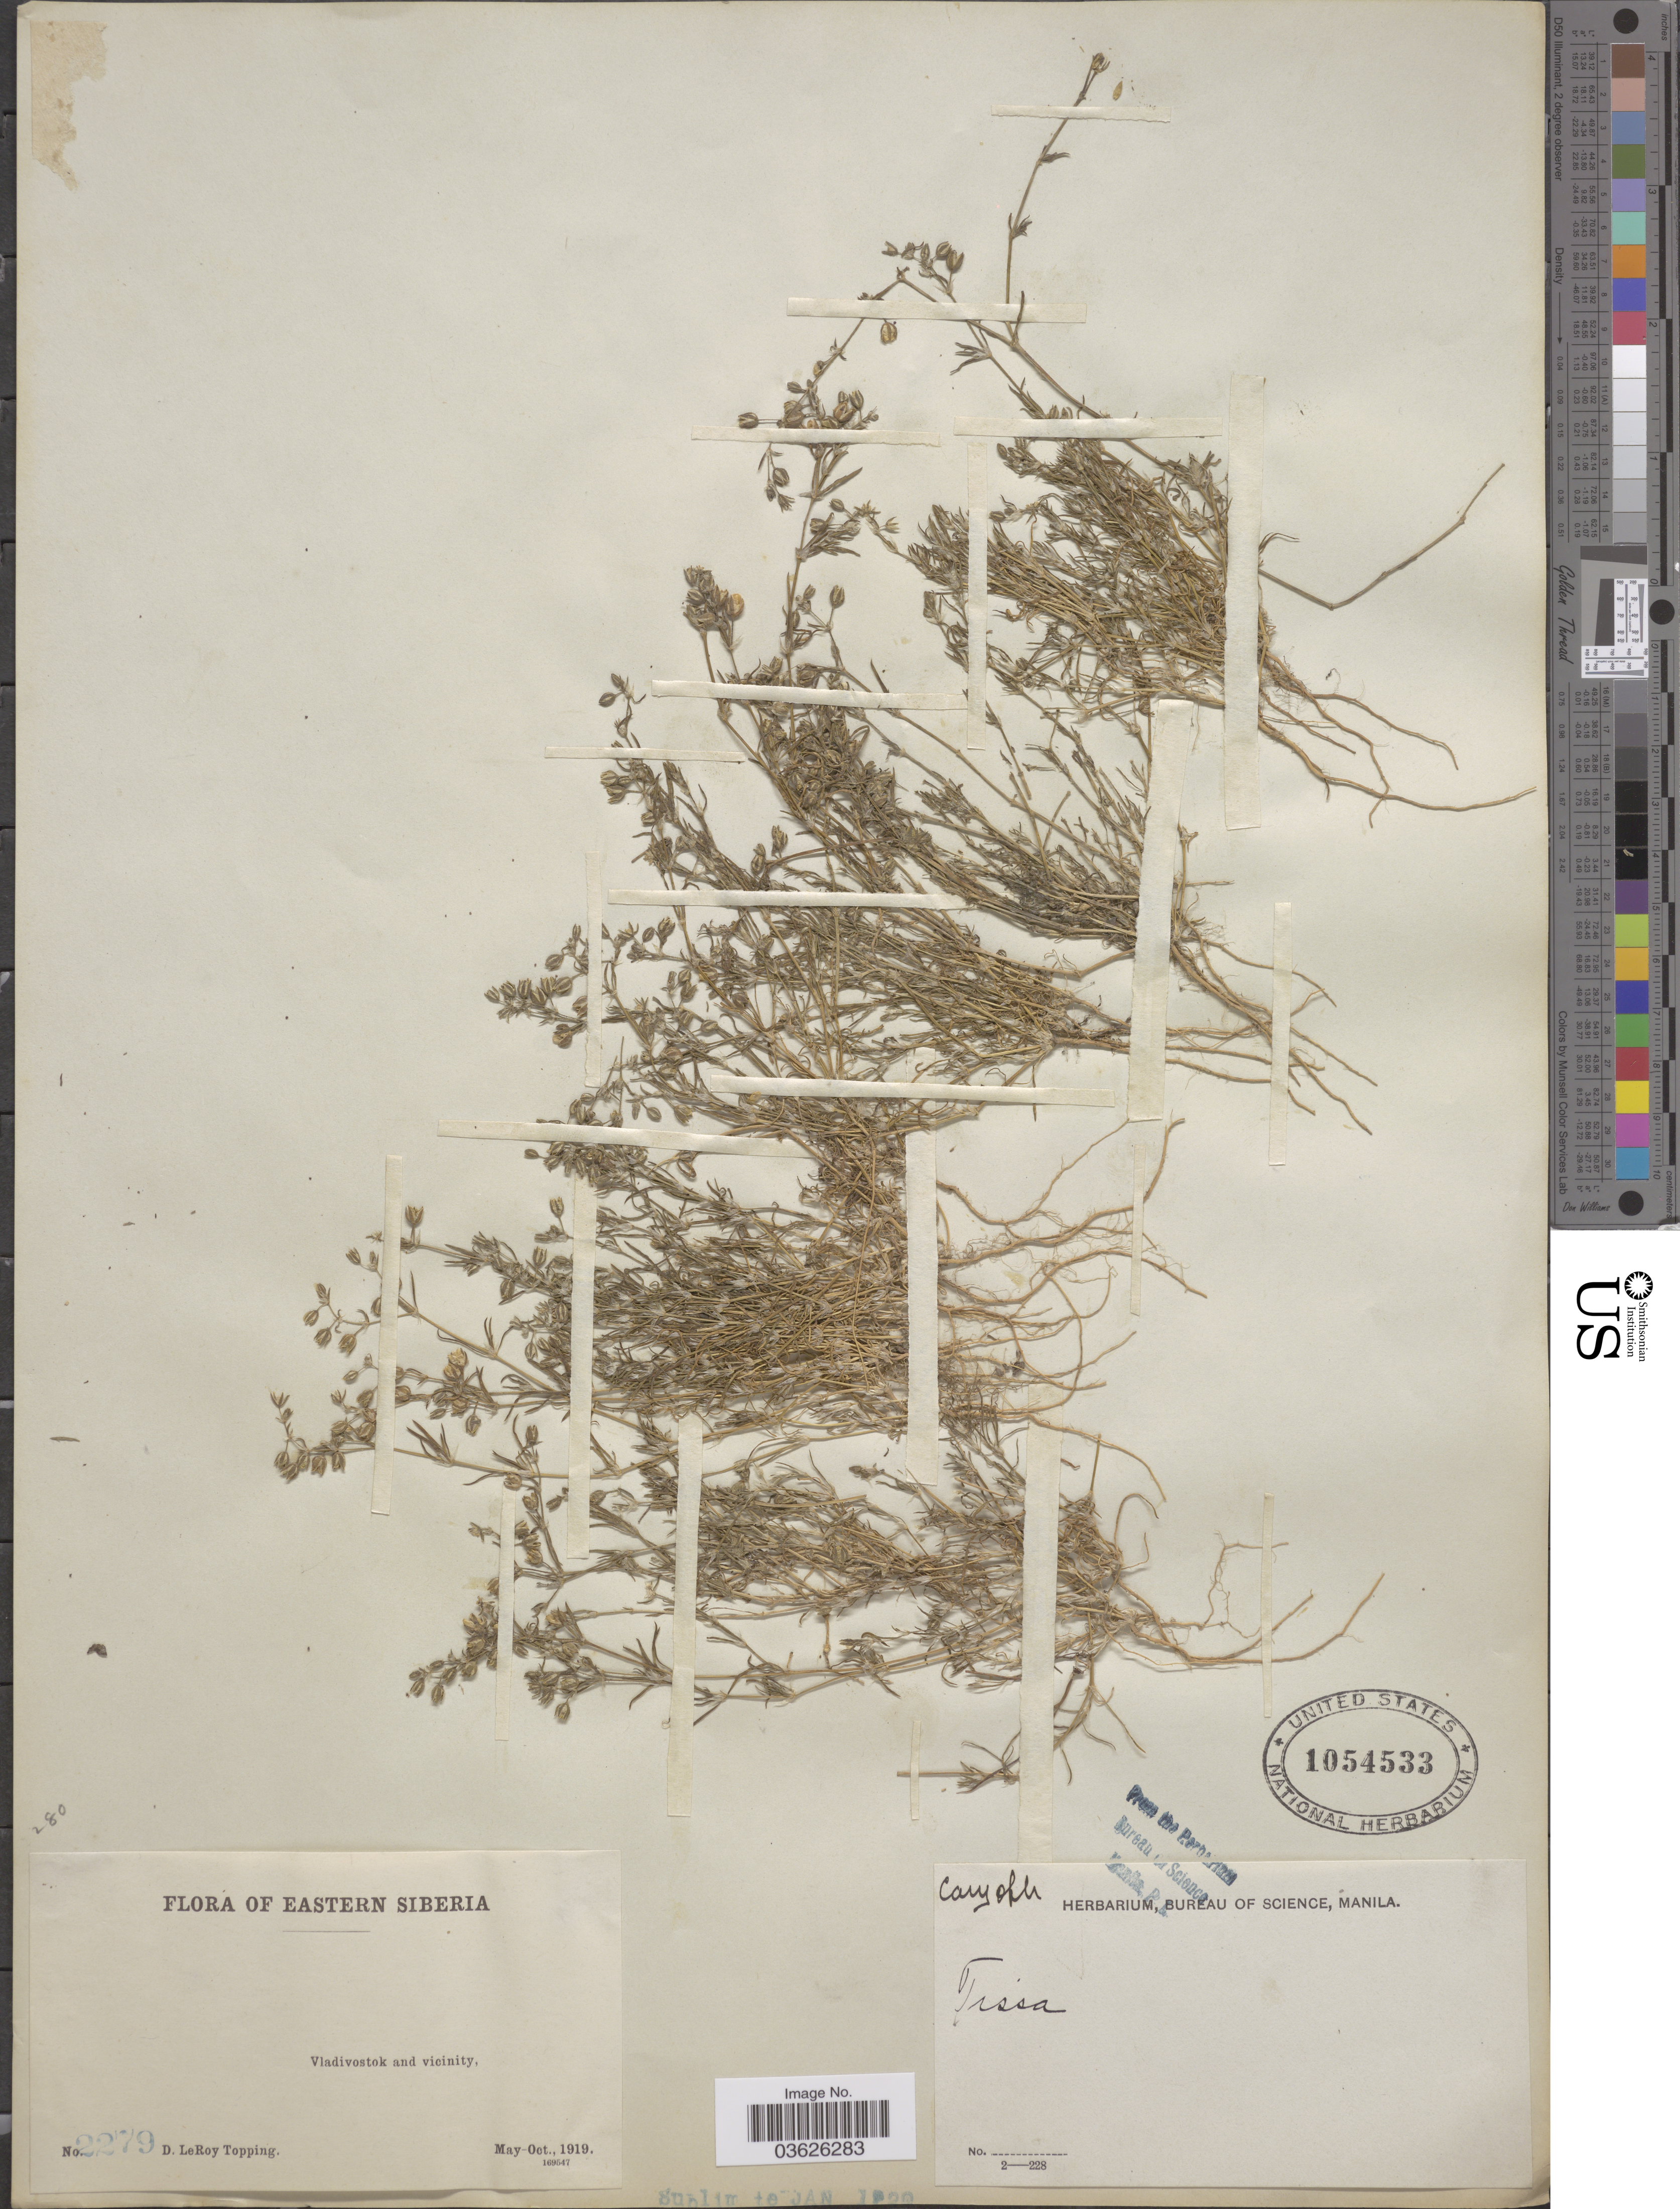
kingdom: Plantae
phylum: Tracheophyta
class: Magnoliopsida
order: Caryophyllales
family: Caryophyllaceae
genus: Spergularia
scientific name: Spergularia sp.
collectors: D. L. Topping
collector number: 2279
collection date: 1919-05/1919-10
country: Russian Federation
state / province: Primorsky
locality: Eastern Siberia. Vladivostok and vicinity.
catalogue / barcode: US 1054533